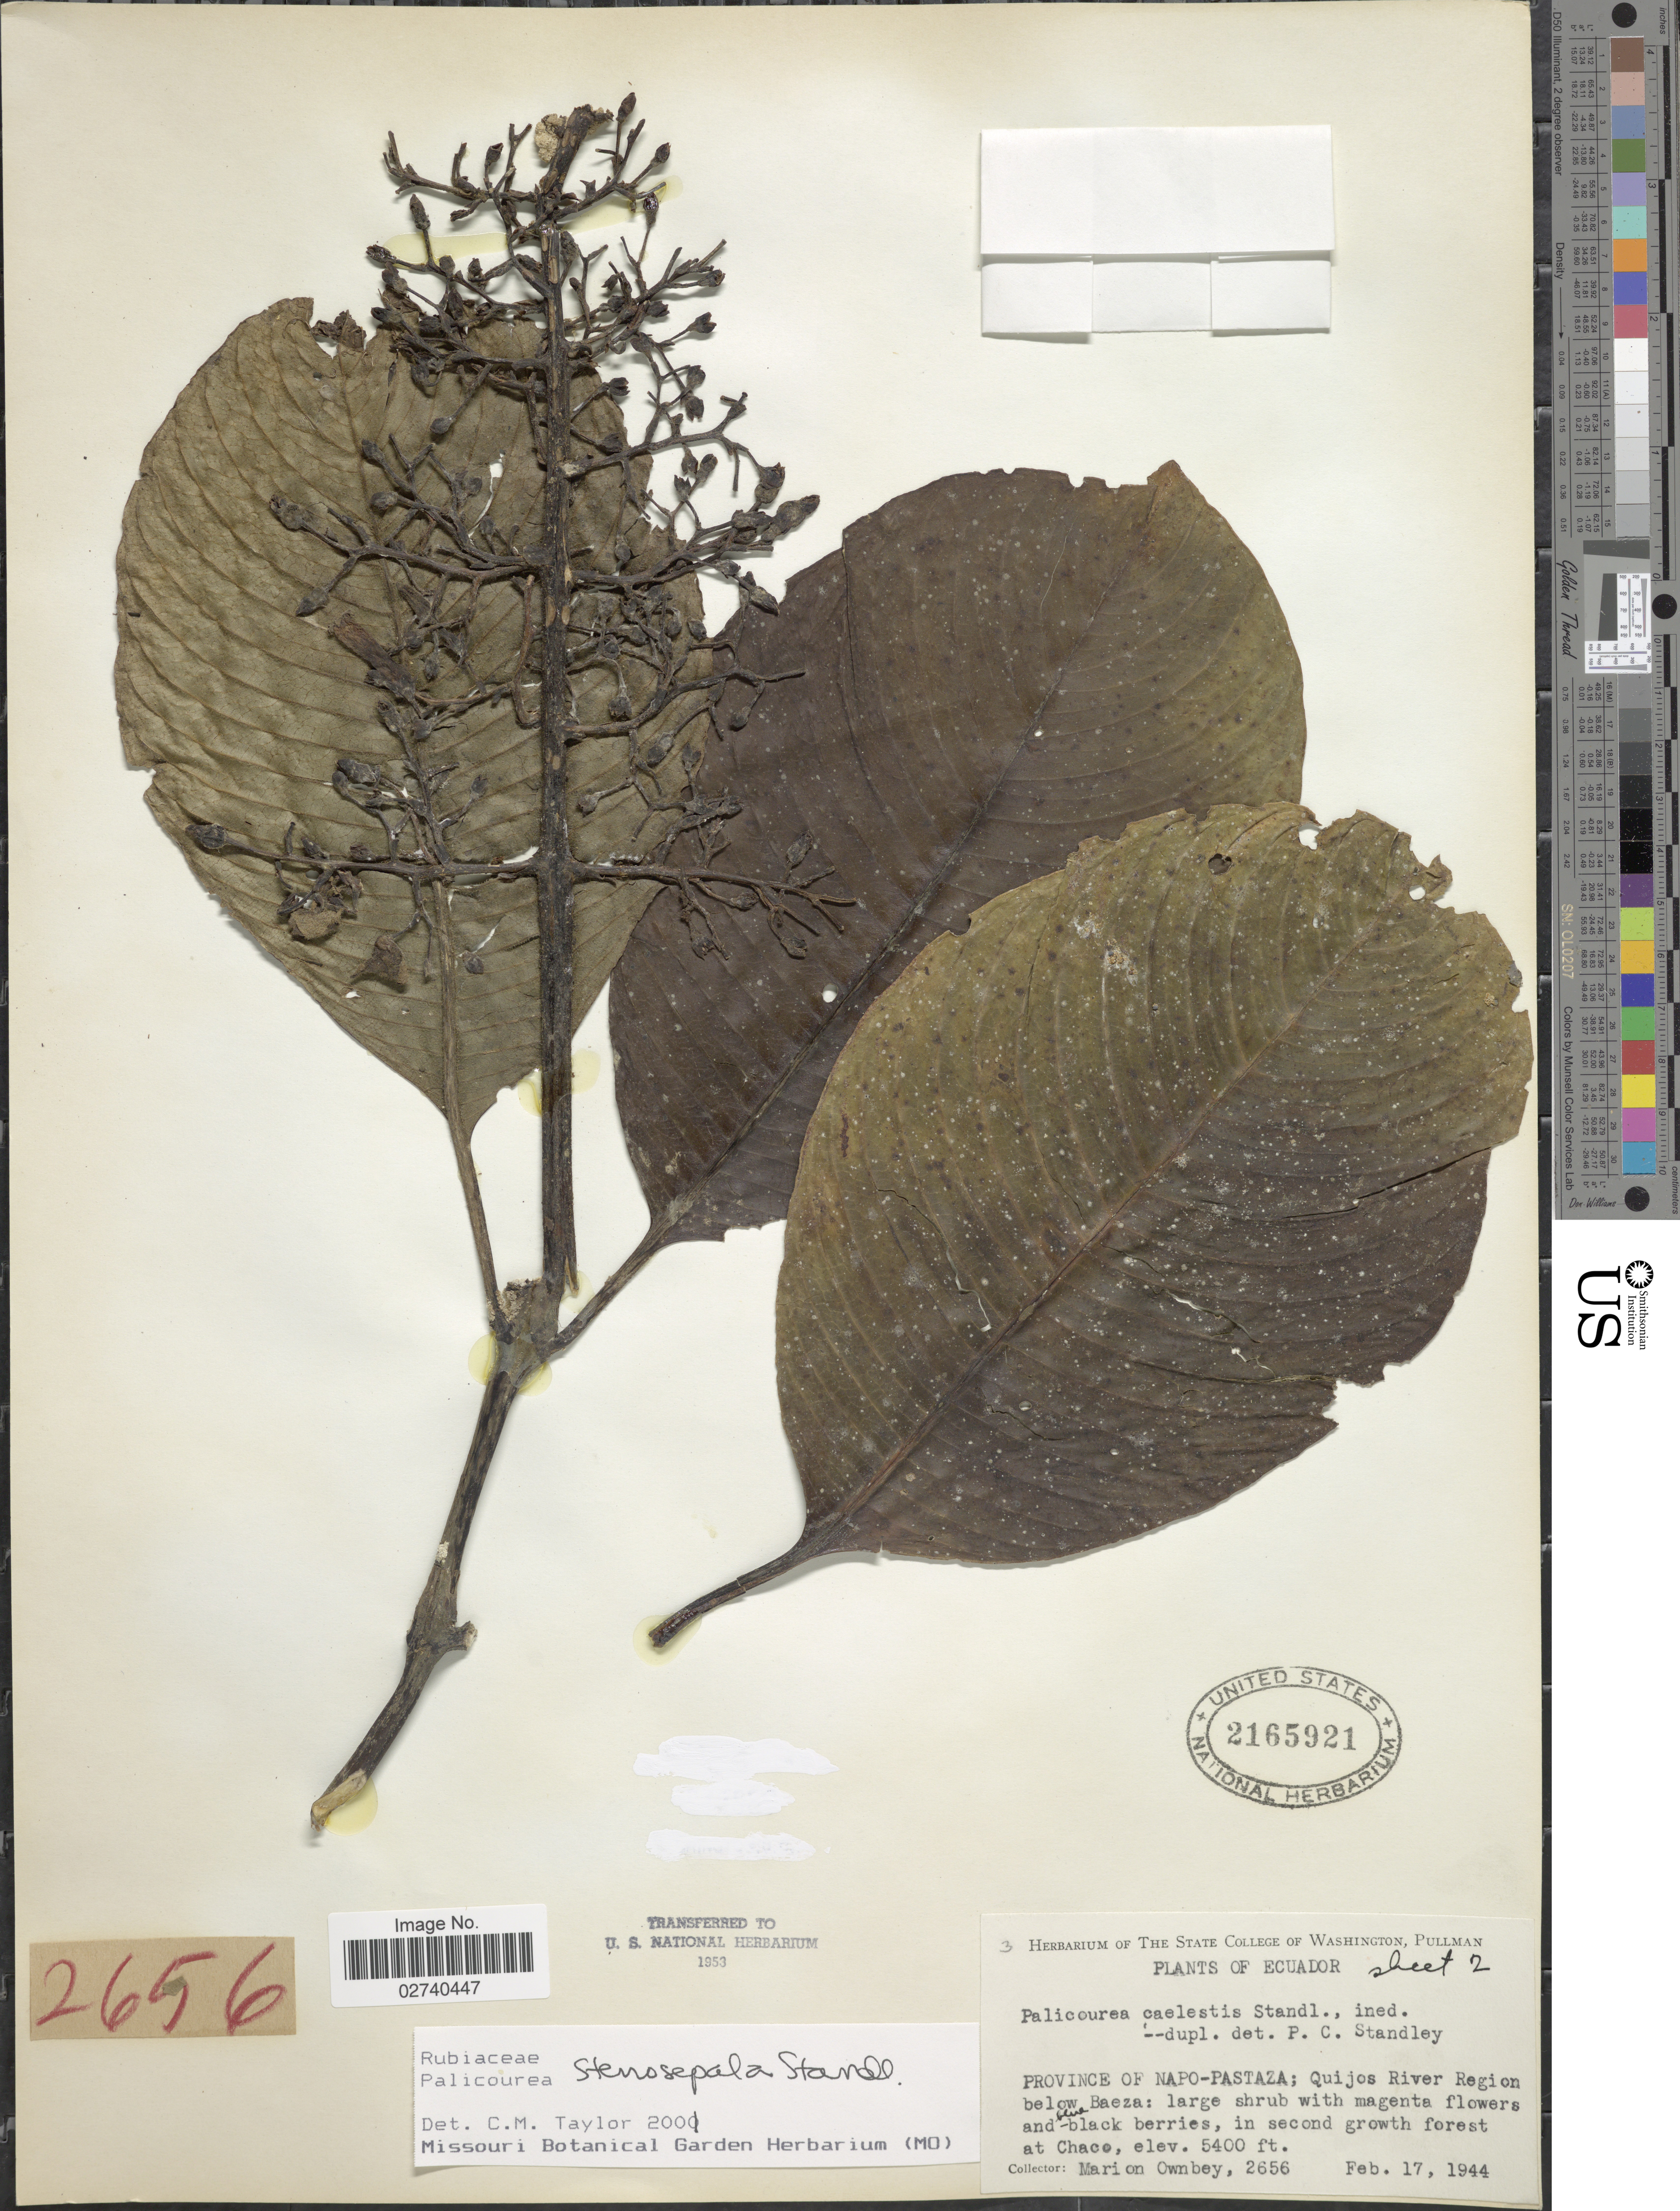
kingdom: Plantae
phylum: Tracheophyta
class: Magnoliopsida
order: Gentianales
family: Rubiaceae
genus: Palicourea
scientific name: Palicourea stenosepala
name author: Standl.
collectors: F. M. Ownbey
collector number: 2656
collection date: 1944-02-17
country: Ecuador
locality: Province Napo-Pastaza; Quijos River Region below Baeza.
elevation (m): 1646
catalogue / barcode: US 2165921